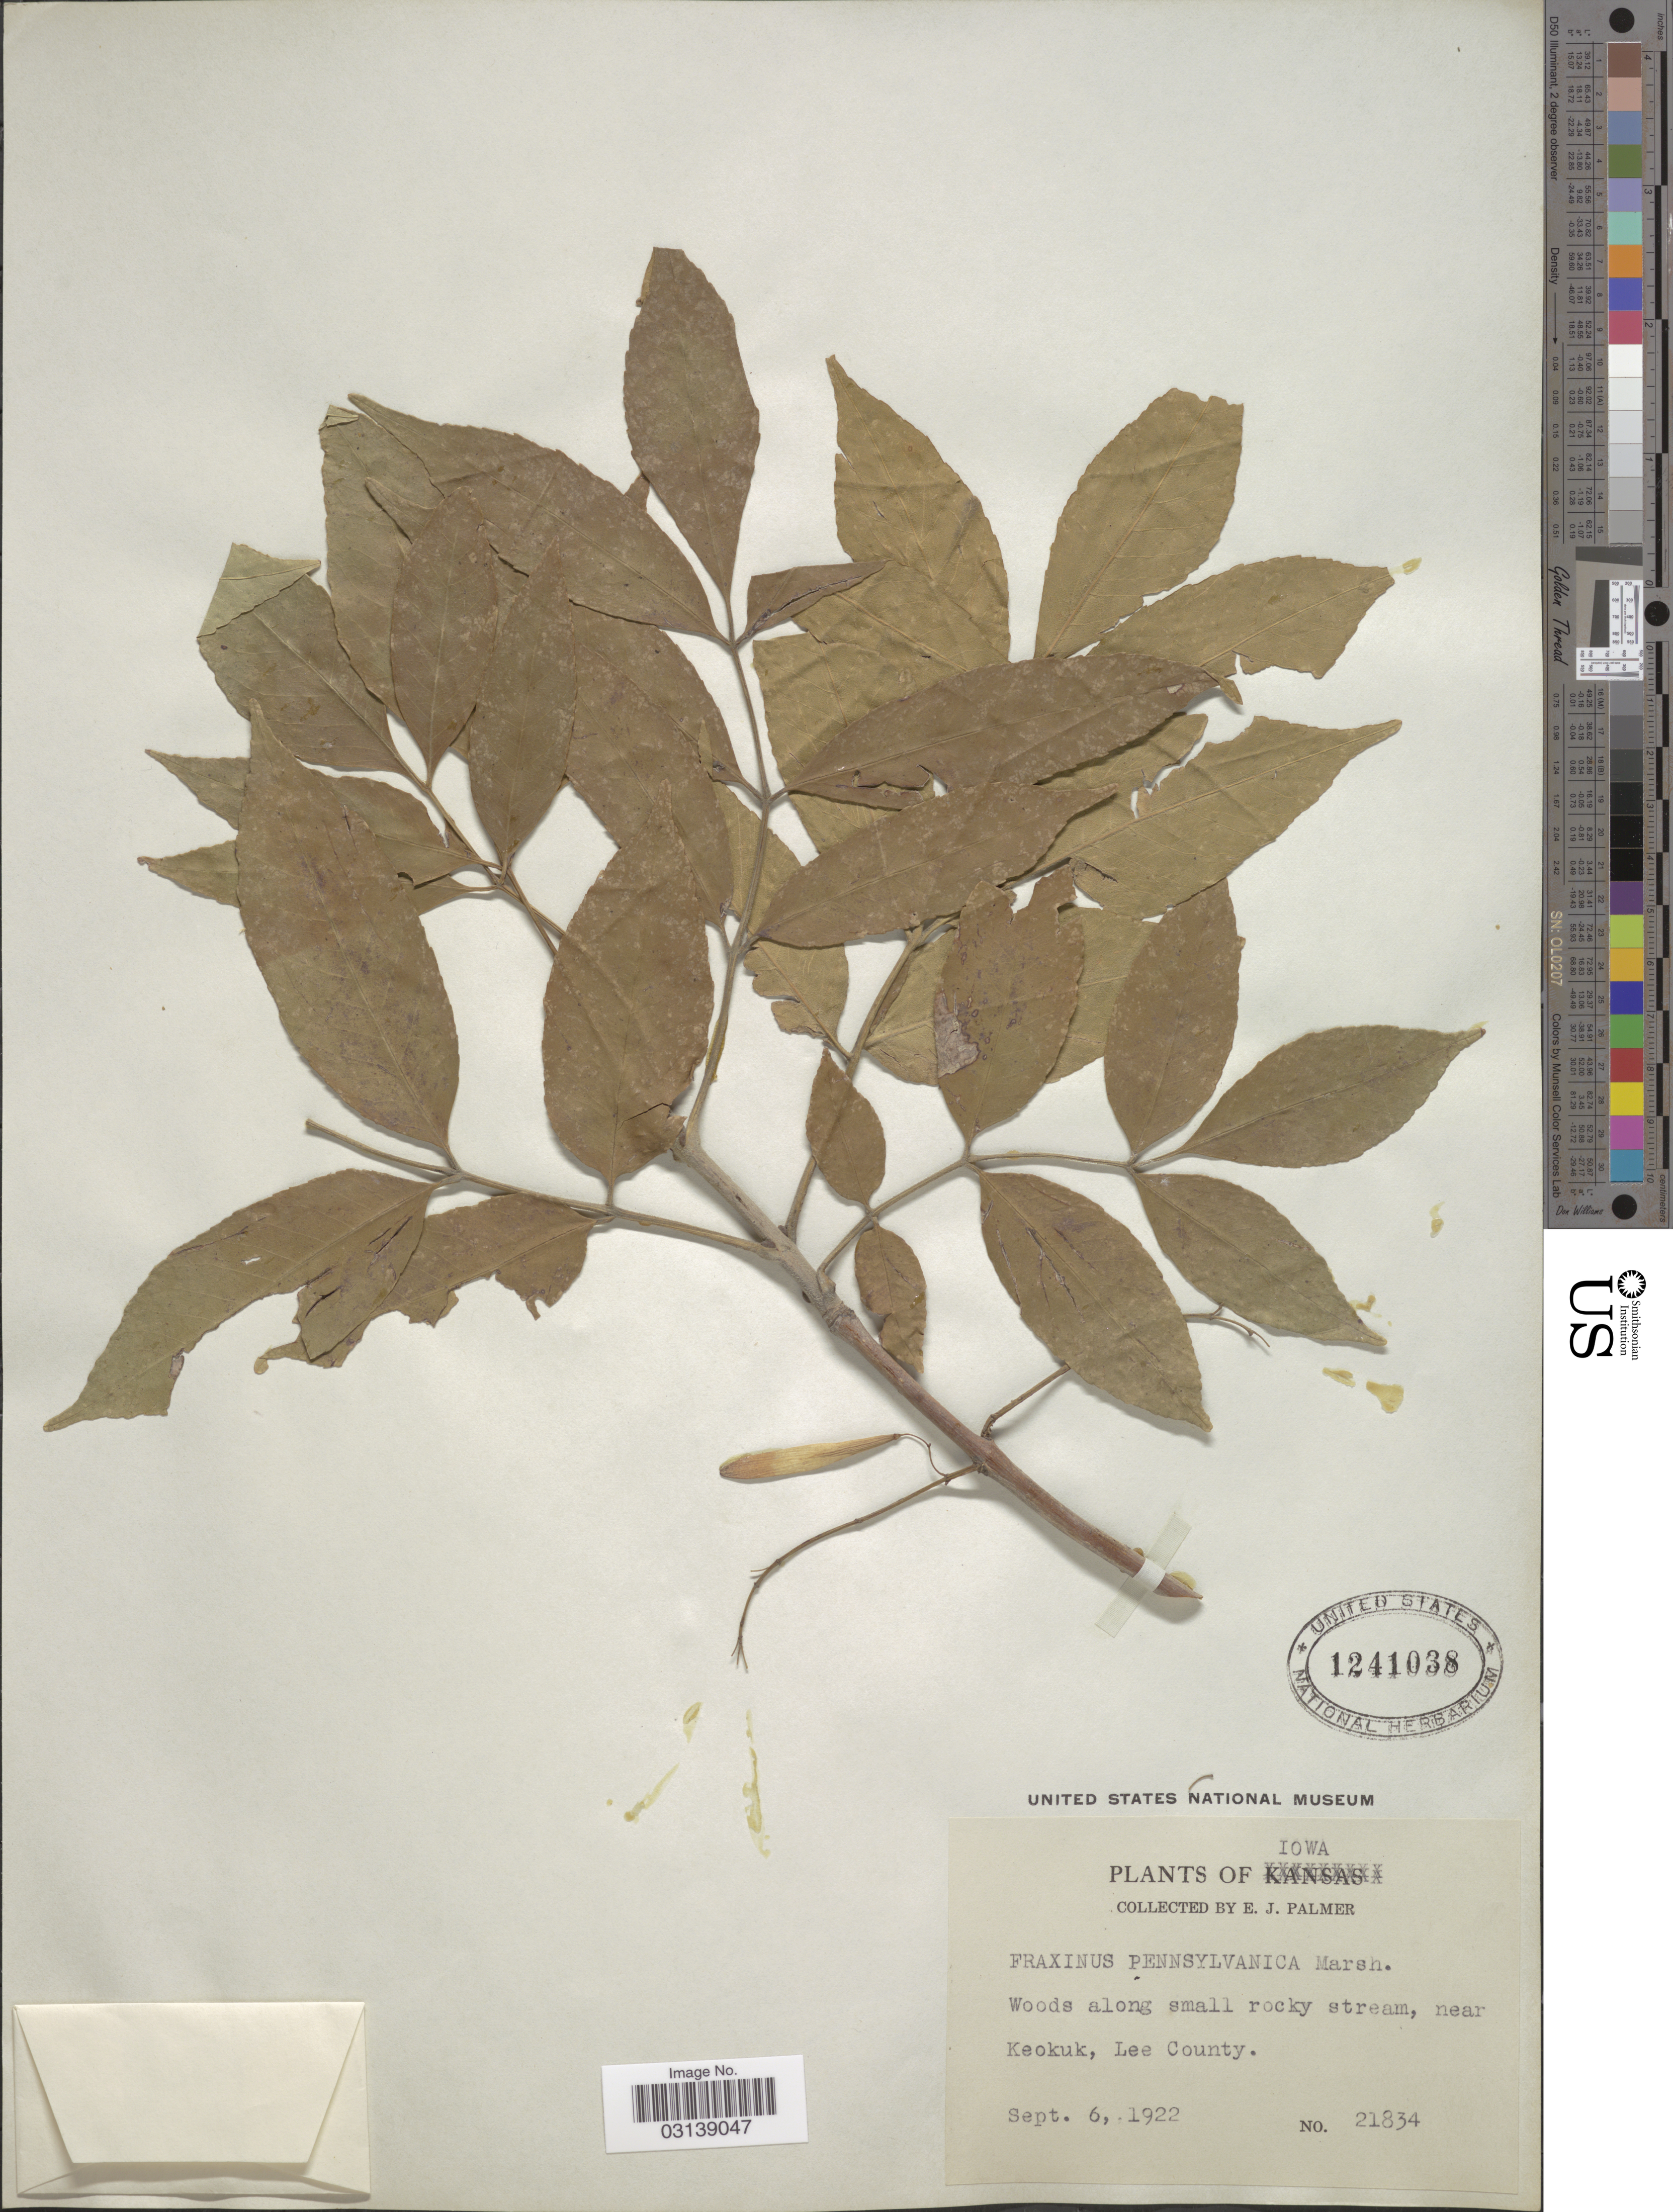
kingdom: Plantae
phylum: Tracheophyta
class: Magnoliopsida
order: Lamiales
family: Oleaceae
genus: Fraxinus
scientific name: Fraxinus pennsylvanica var. pubescens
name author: (Lam.) Lingelsh.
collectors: E. J. Palmer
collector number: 21834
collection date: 1922-09-06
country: United States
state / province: Iowa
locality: Woods along small rocky stream, near Keokuk, Lee County.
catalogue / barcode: US 1241038